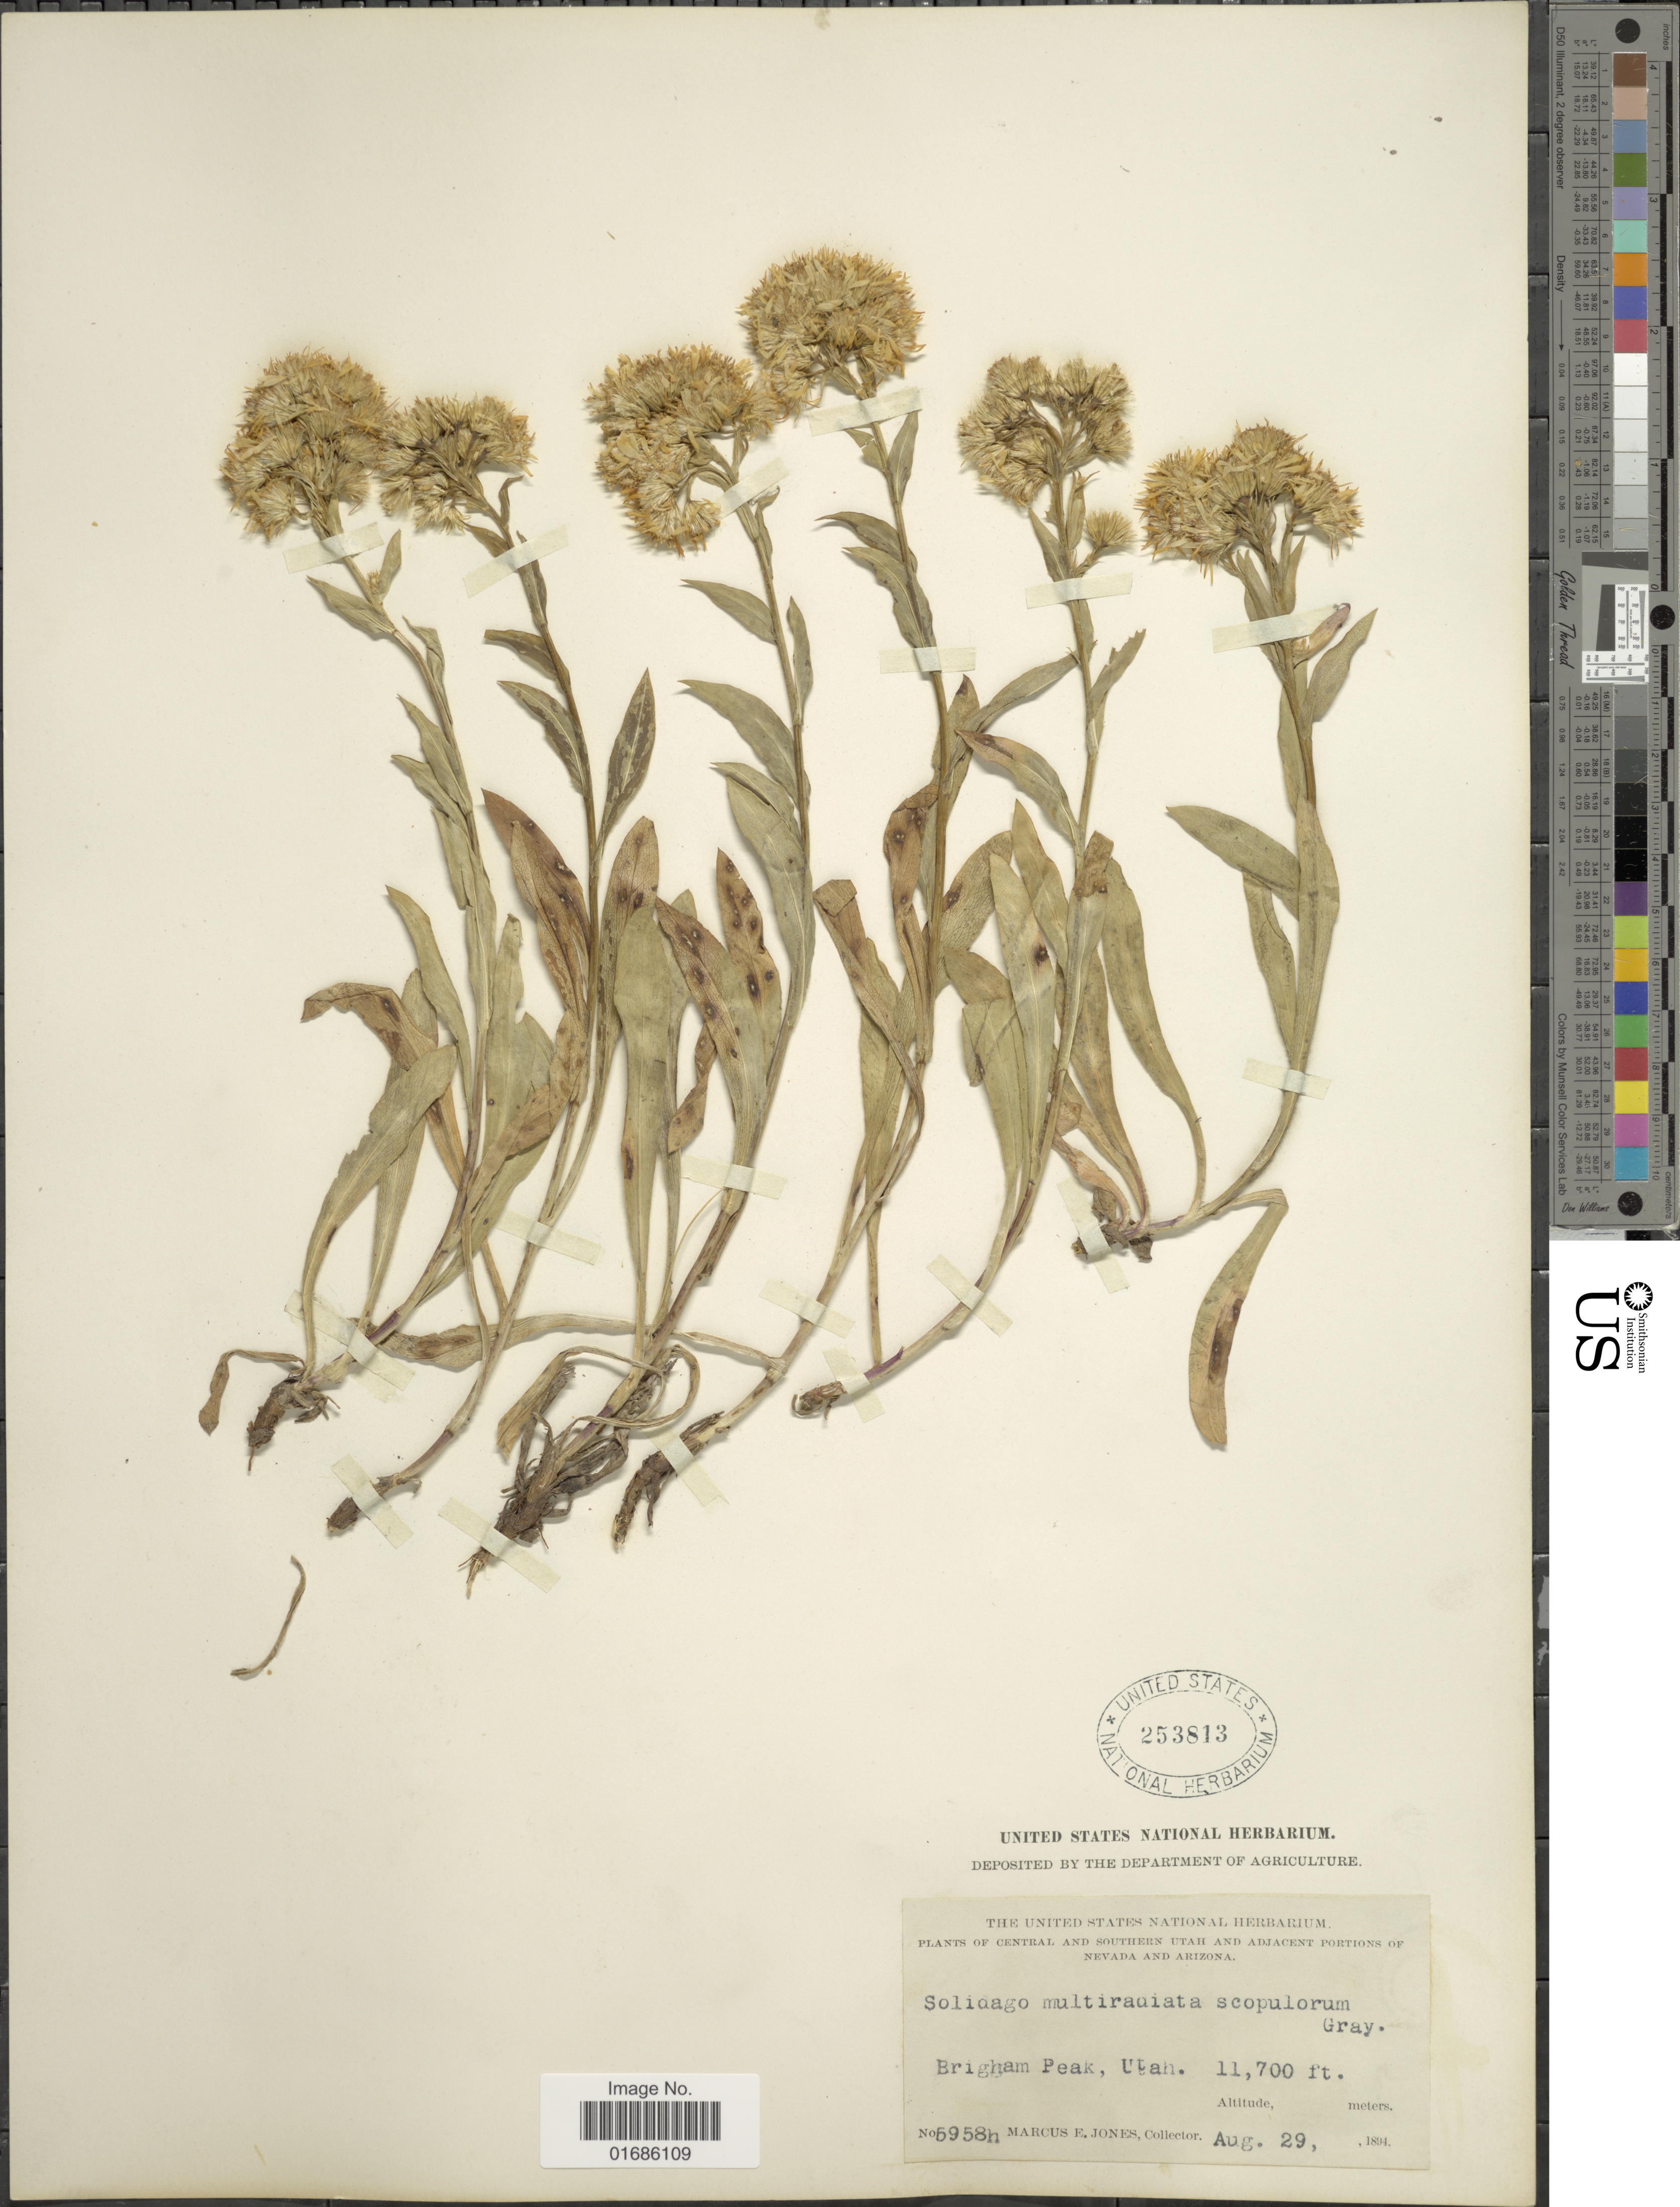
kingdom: Plantae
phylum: Tracheophyta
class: Magnoliopsida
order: Asterales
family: Asteraceae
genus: Solidago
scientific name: Solidago ciliosa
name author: Greene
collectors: M. E. Jones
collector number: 5958h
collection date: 1894-08-29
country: United States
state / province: Utah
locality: Central and southern Utha and adjacent portions of Nevada and Arizona, Brigham Peak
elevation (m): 3566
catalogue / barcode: US 253813